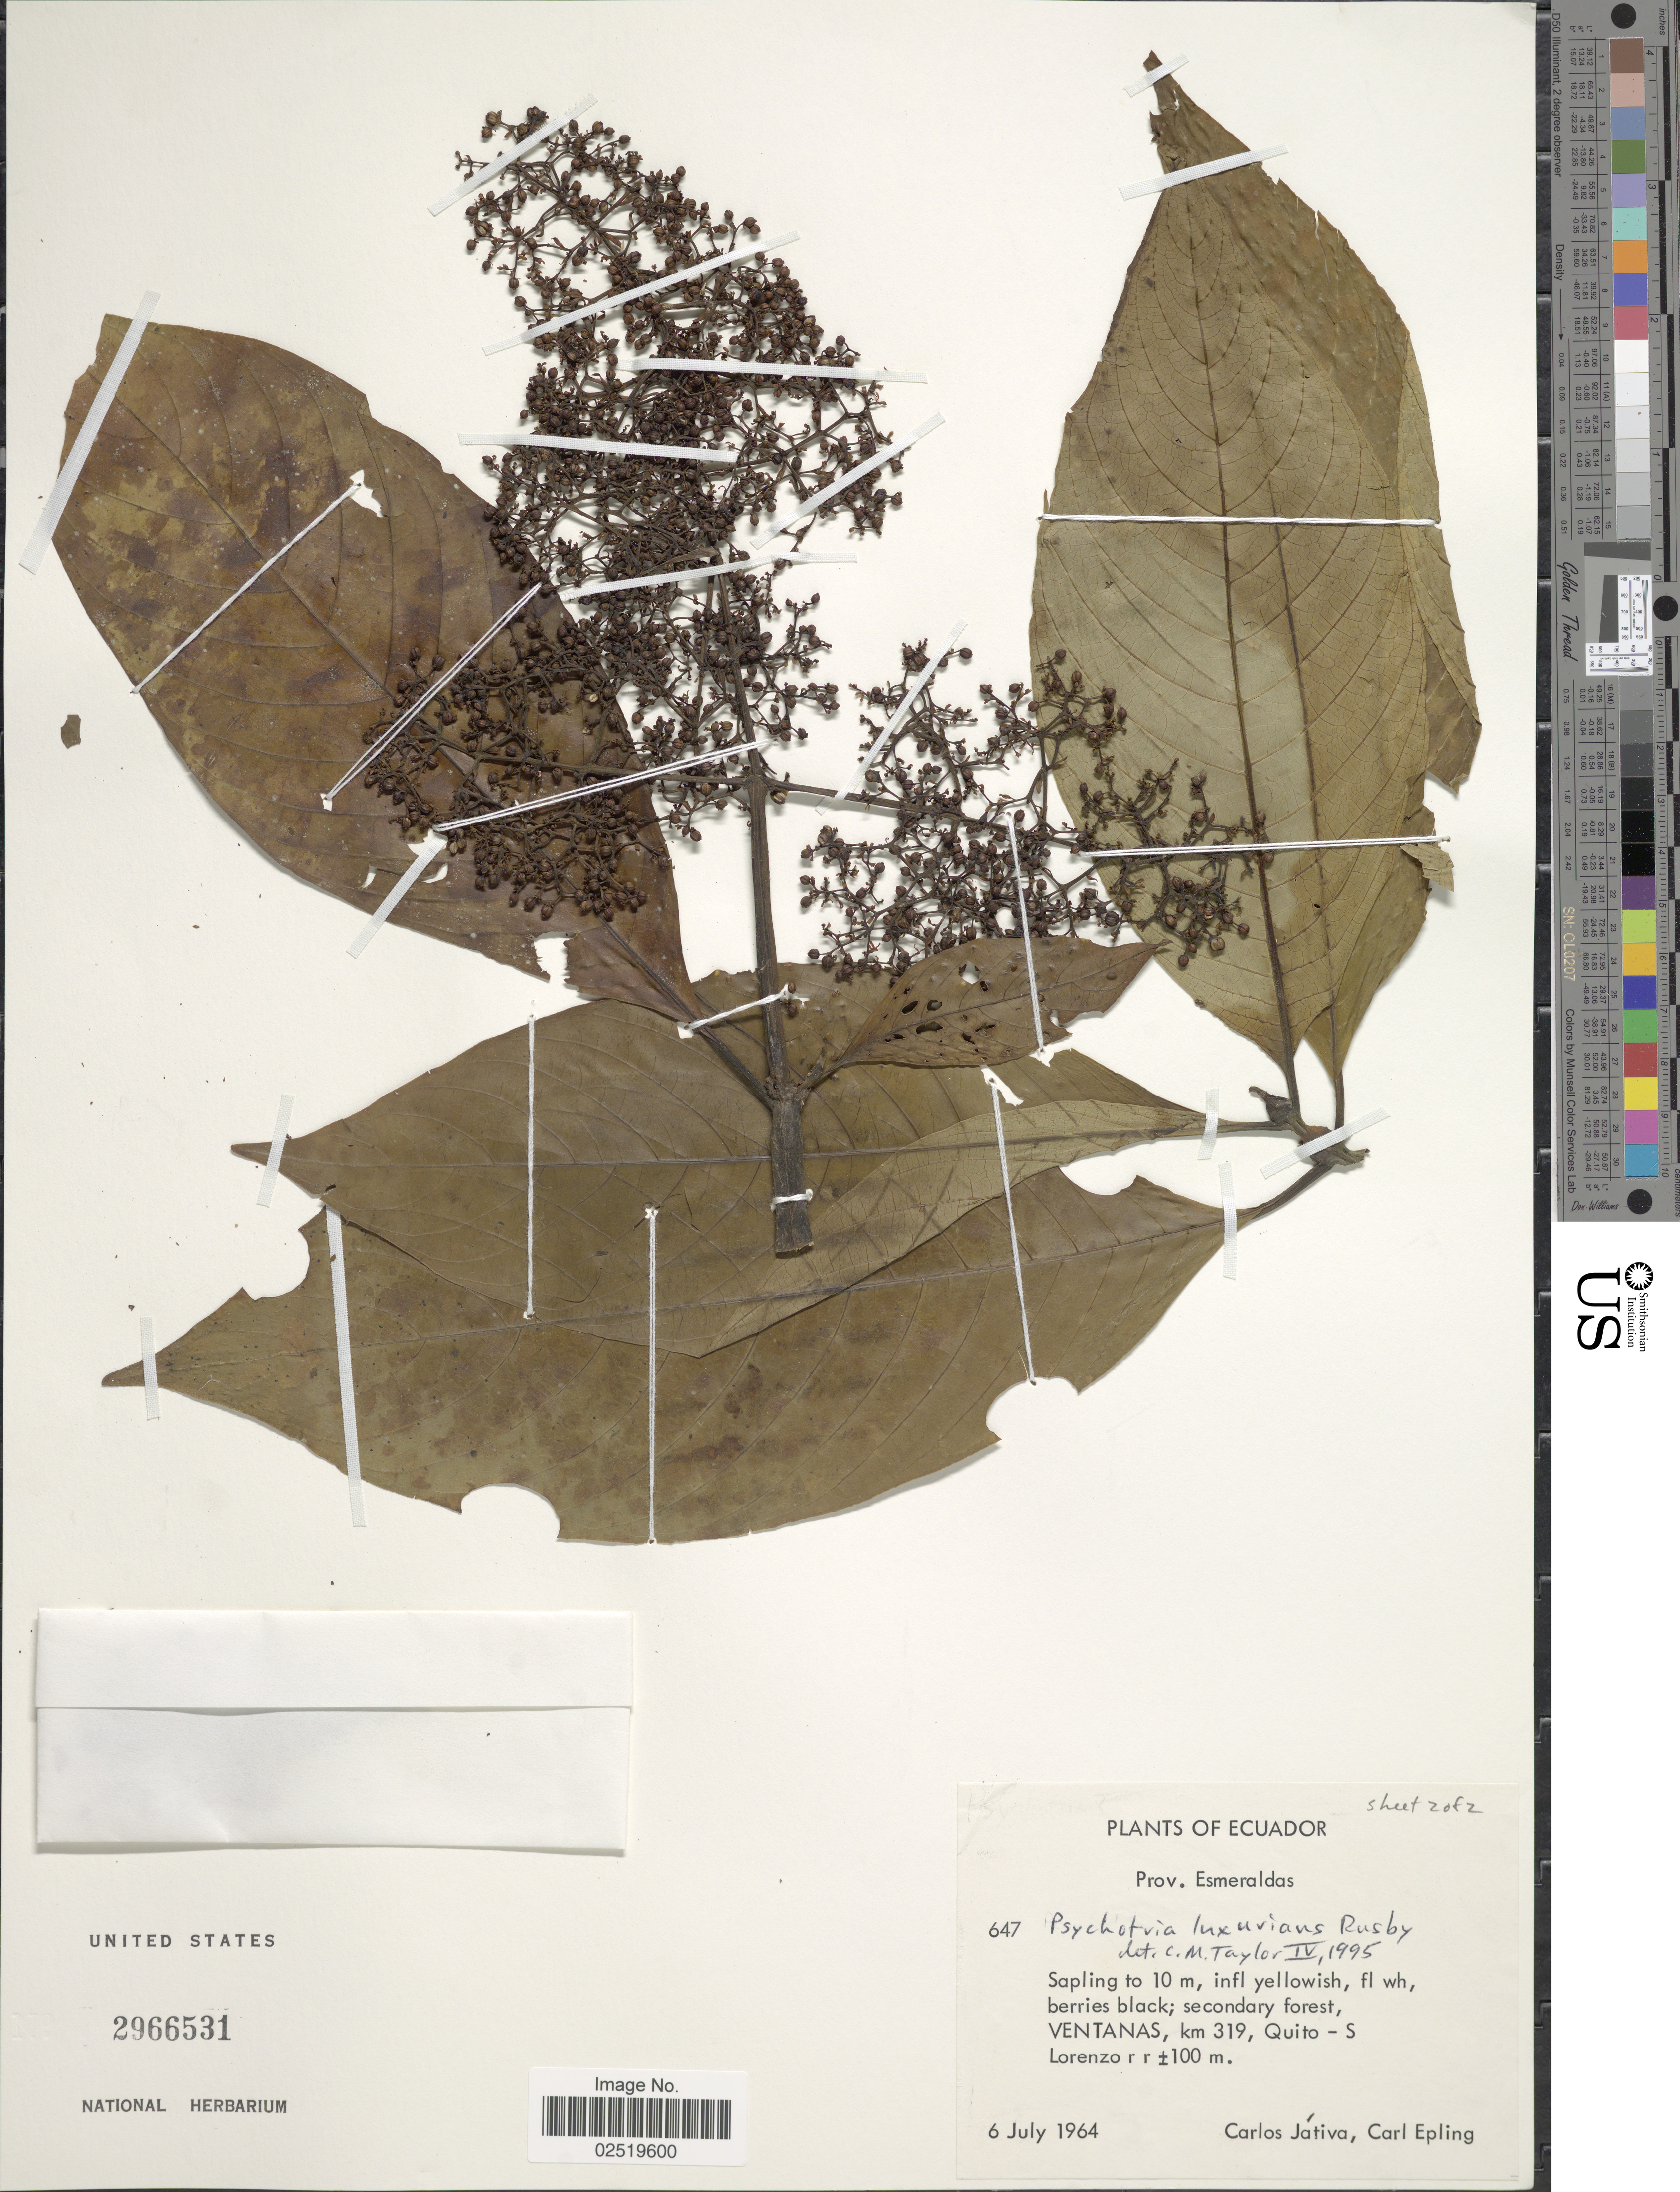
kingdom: Plantae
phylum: Tracheophyta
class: Magnoliopsida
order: Gentianales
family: Rubiaceae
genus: Psychotria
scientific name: Psychotria luxurians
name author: Rusby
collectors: C. D. Játiva & C. C. Epling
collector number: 647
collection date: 1964-07-06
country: Ecuador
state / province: Esmeraldas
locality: Ventanas, km 319, Quito-S Lorenzo r r.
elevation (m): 100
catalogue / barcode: US 2966531